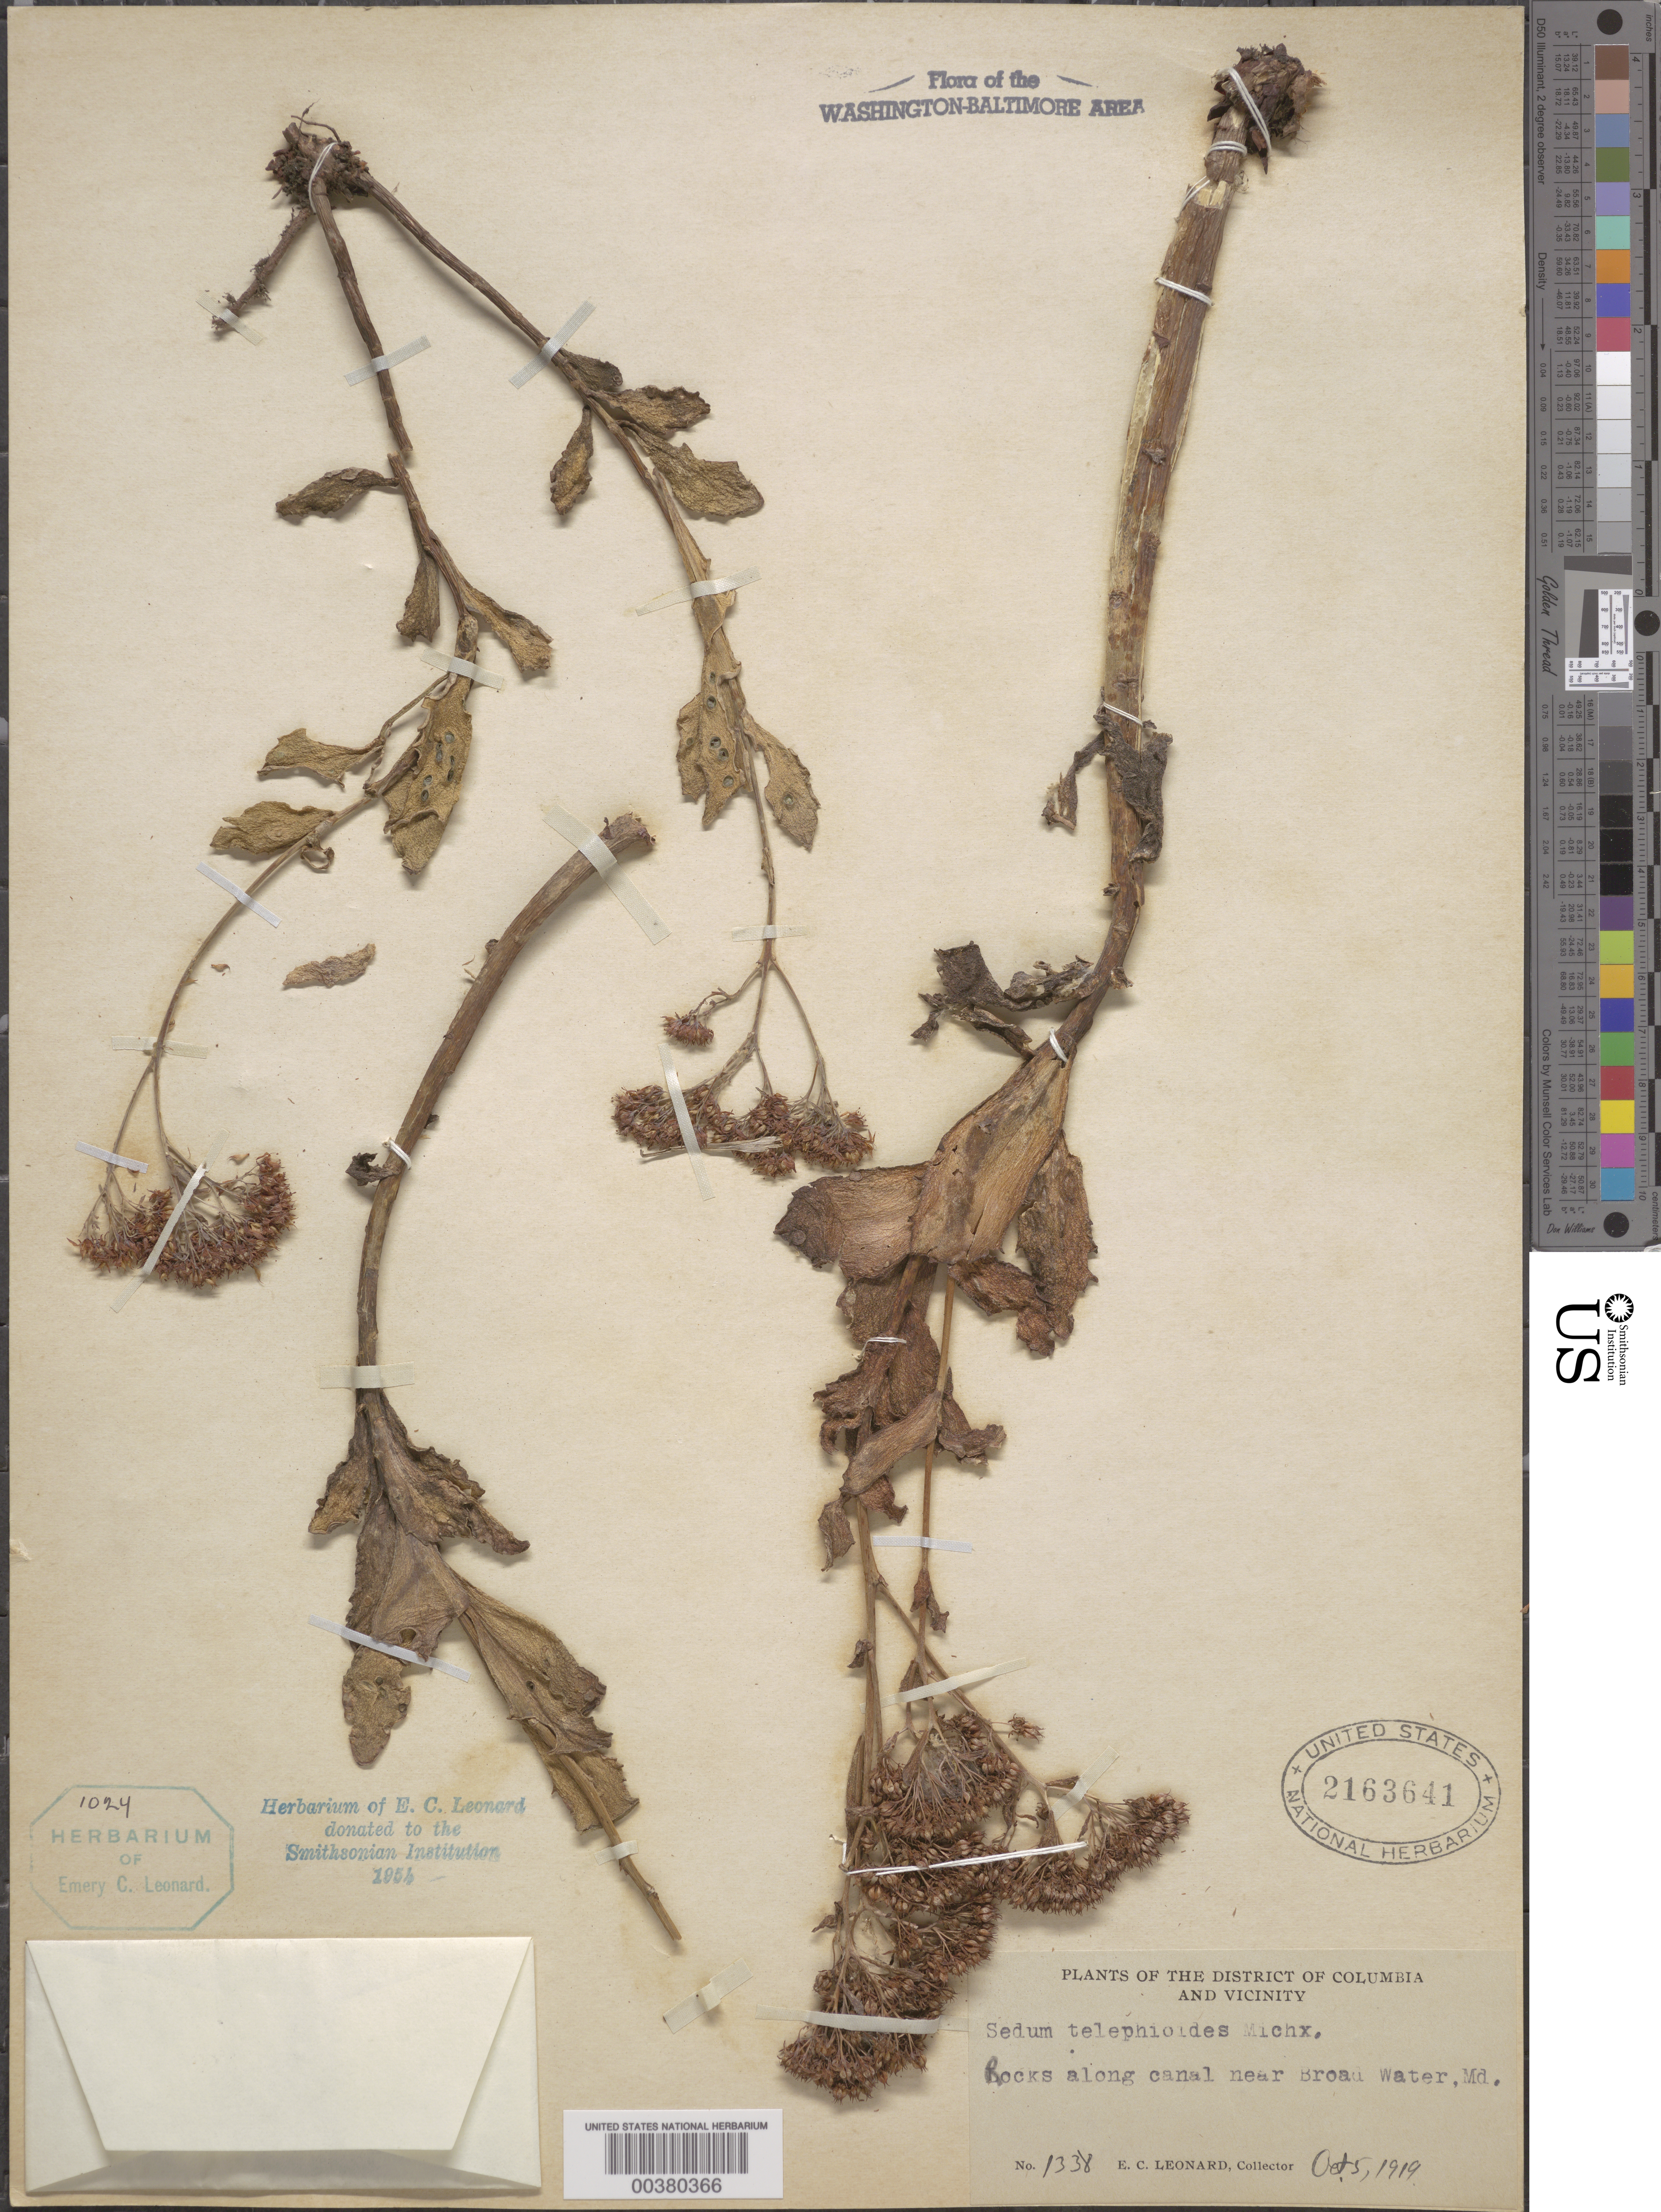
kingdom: Plantae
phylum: Tracheophyta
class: Magnoliopsida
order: Saxifragales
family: Crassulaceae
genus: Hylotelephium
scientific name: Hylotelephium telephioides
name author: (Michx.) H. Ohba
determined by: Strong, Mark T., (BOT), Smithsonian Institution - National Museum of Natural History (UNITED STATES)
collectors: E. C. Leonard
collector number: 1338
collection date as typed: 05 Oct 1919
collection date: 1919-10-05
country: United States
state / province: Maryland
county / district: Montgomery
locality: C. & O. Canal, Widewater vicinity C. & O. Canal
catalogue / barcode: US 2163641